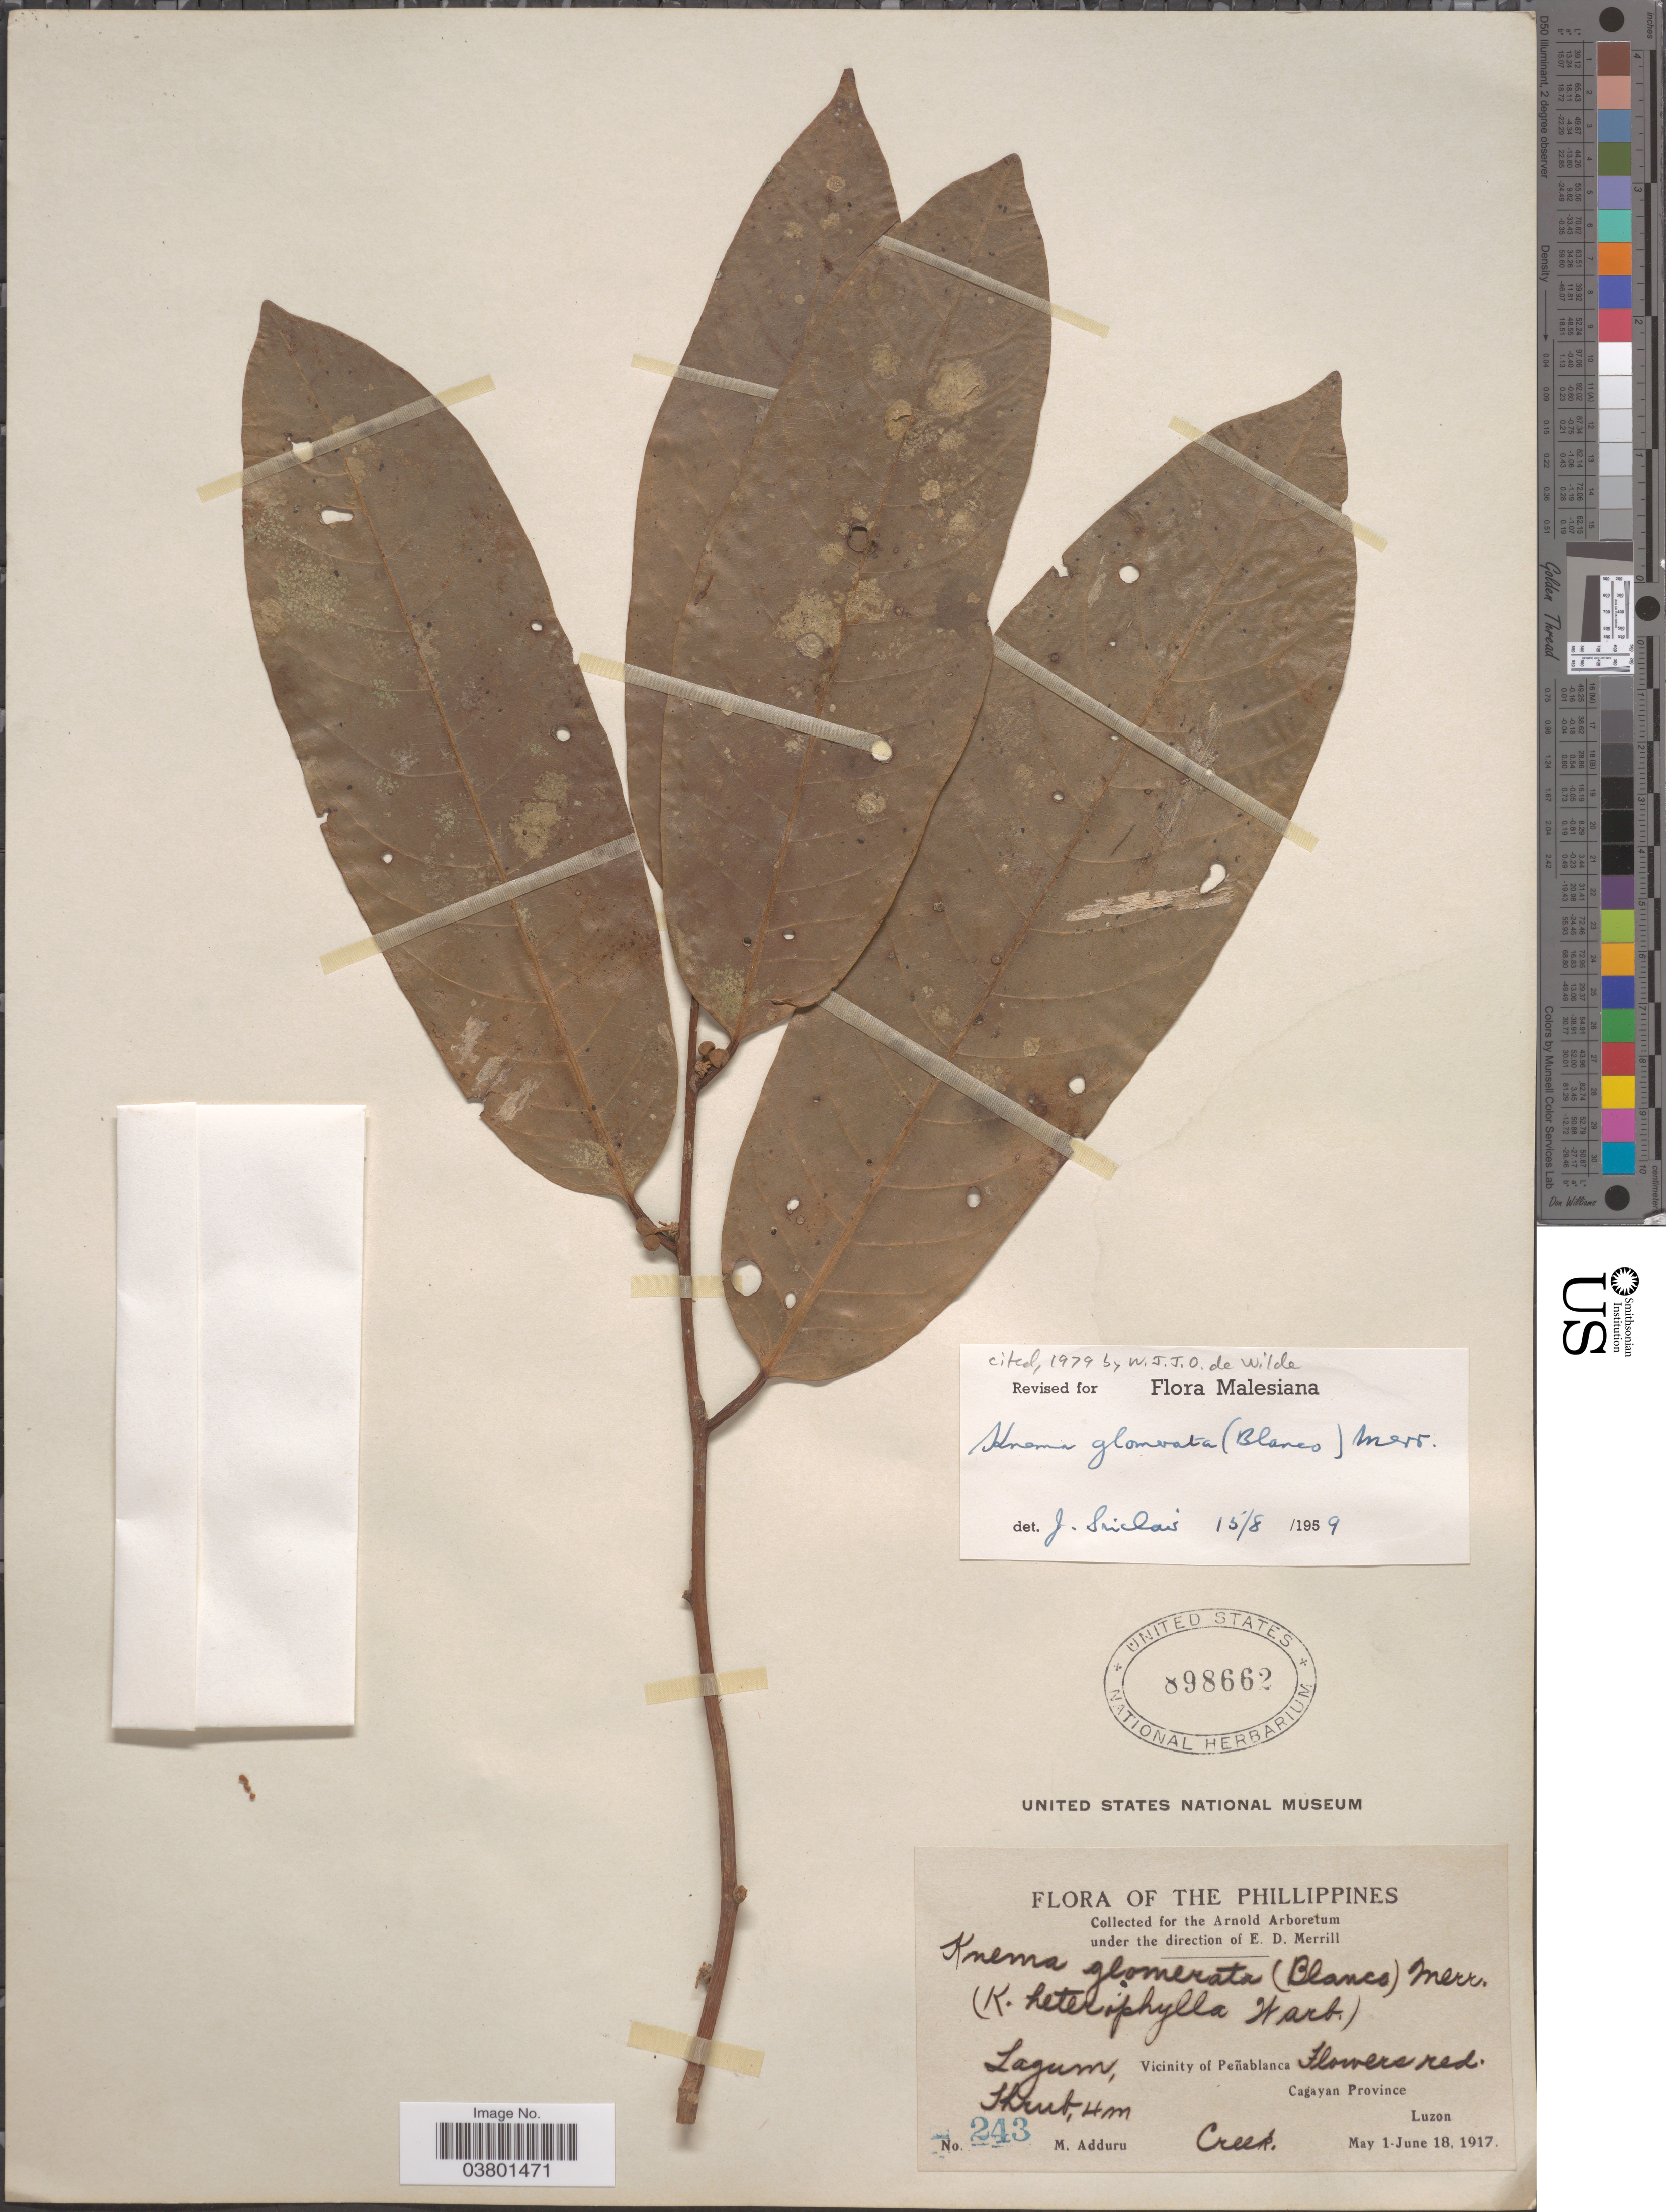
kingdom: Plantae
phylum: Tracheophyta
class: Magnoliopsida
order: Magnoliales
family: Myristicaceae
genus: Knema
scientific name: Knema glomerata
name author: (Blanco) Merr.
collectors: M. Adduru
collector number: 243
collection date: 1917-05-01/1917-06-18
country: Philippines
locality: Lagum, Vicinity of Peñablanca. Cagayan Province. Luzon. Creek.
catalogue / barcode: US 898662